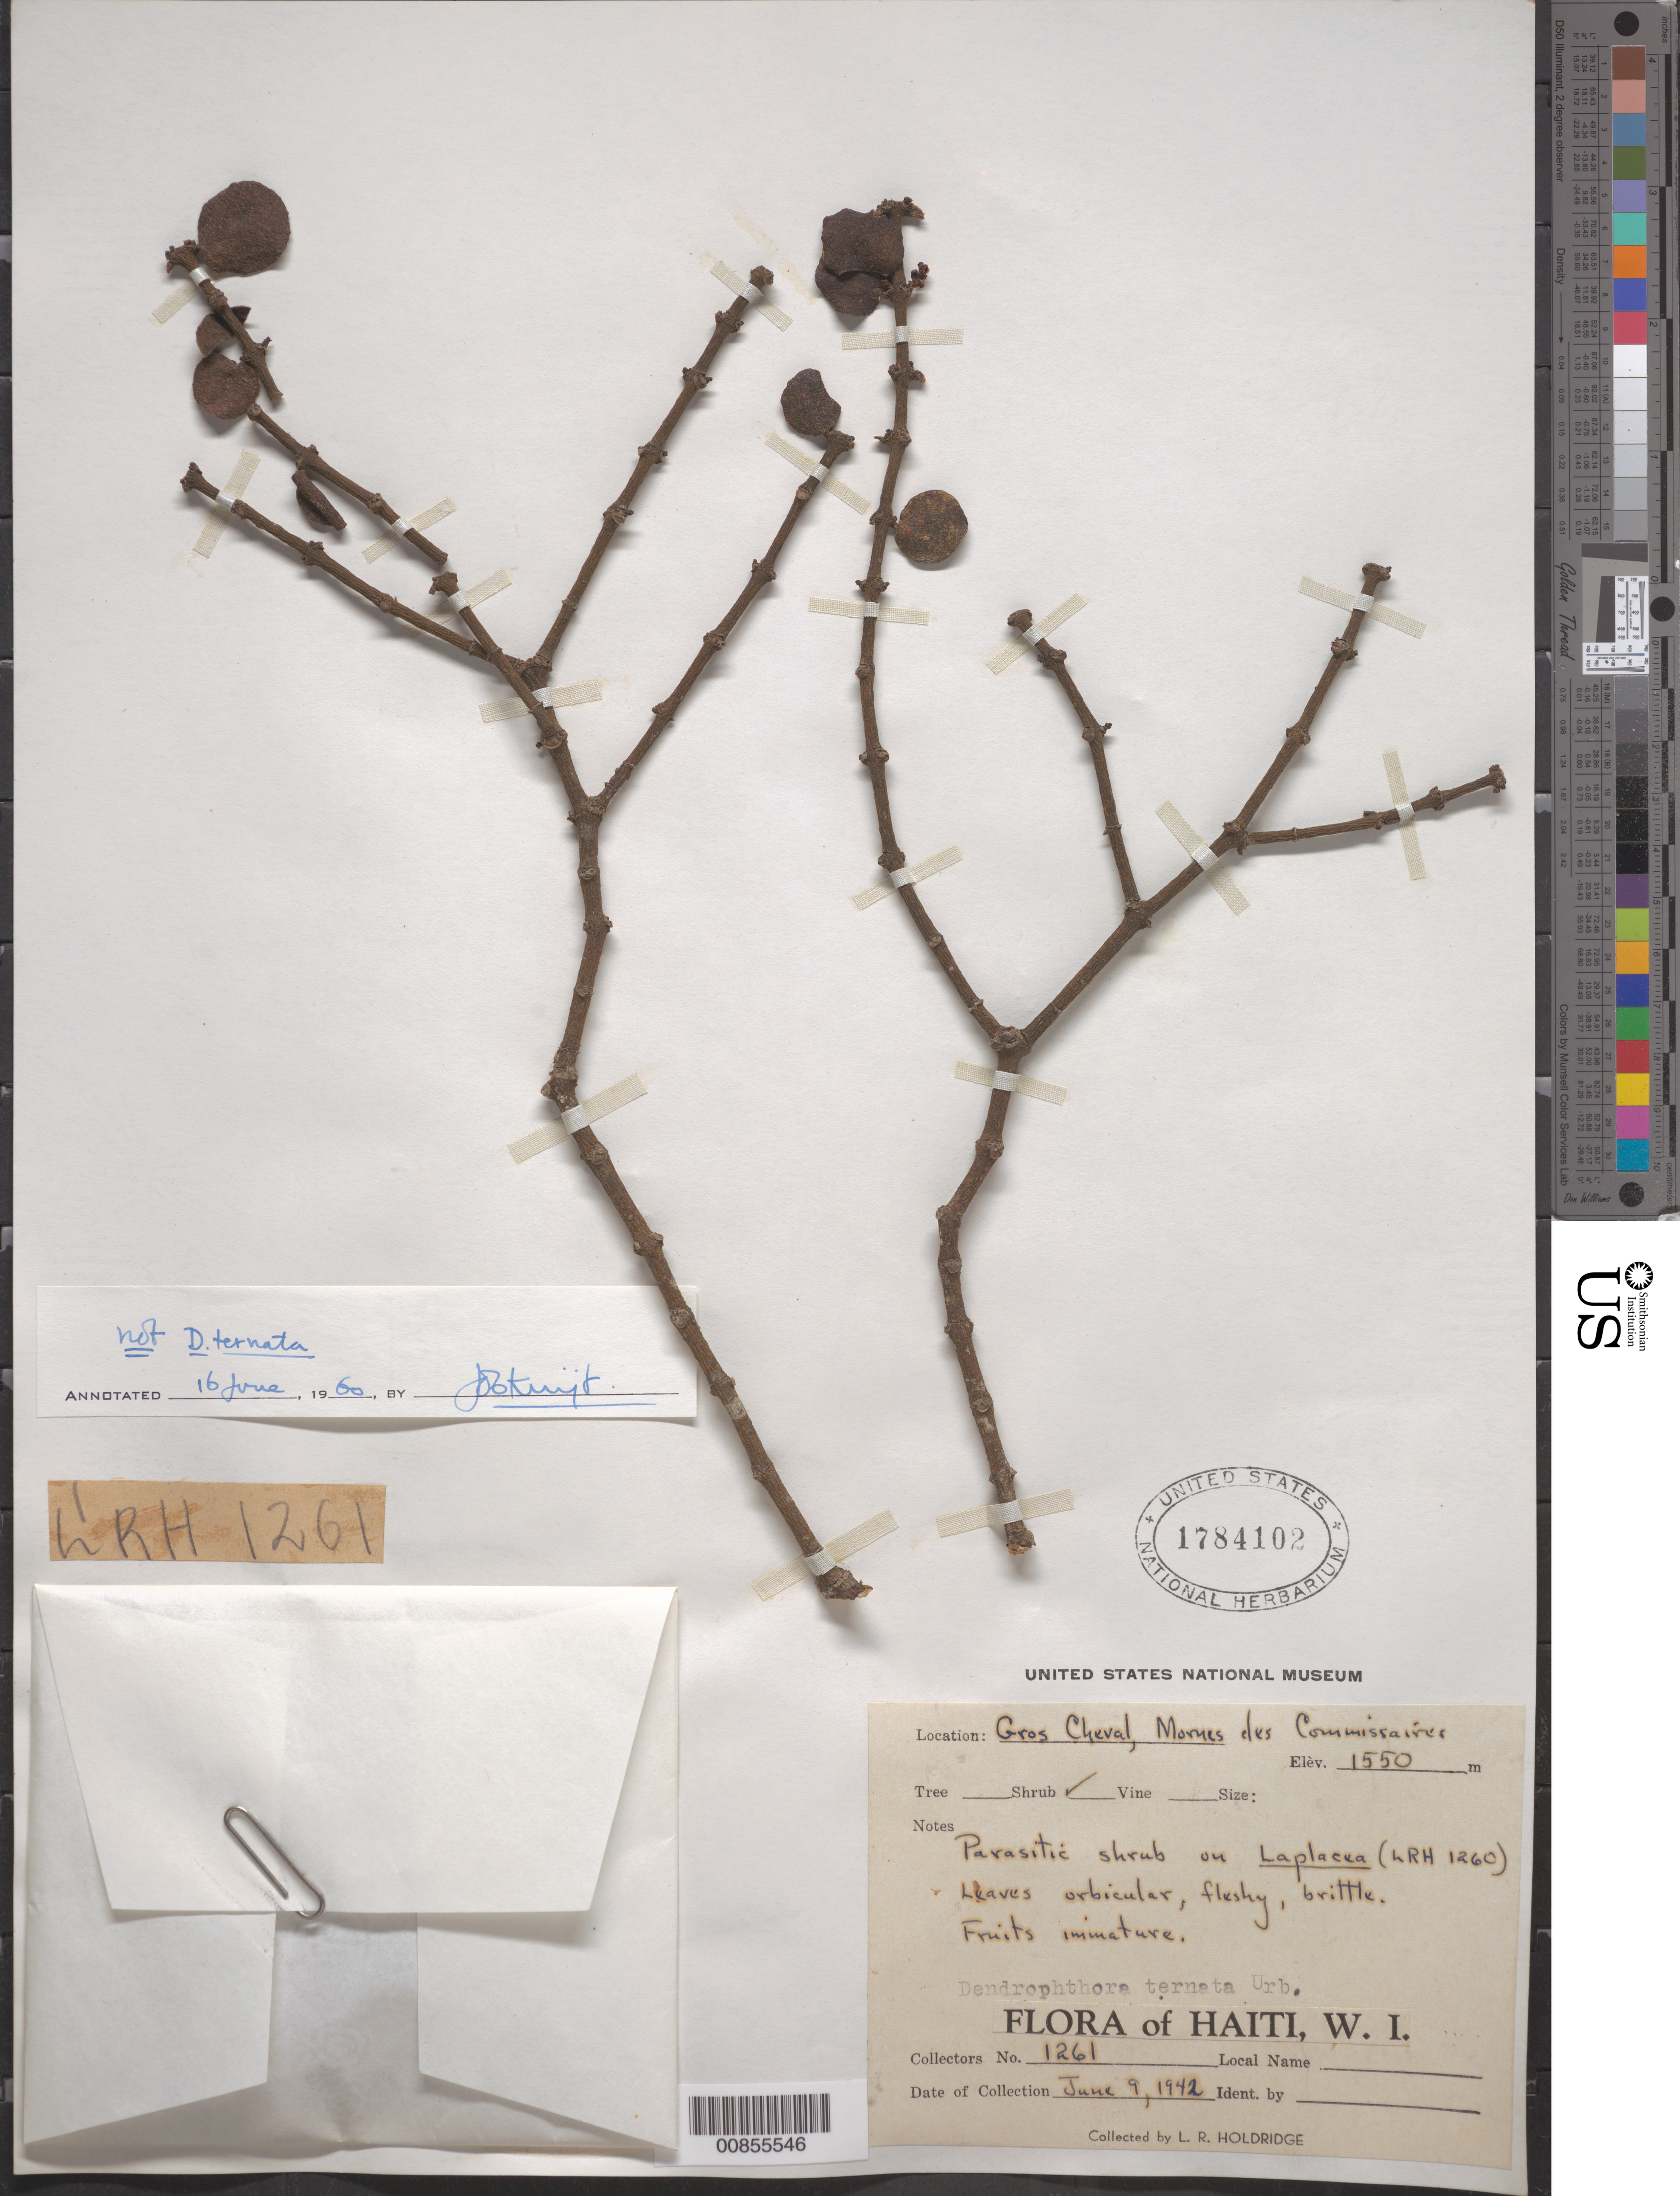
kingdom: Plantae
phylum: Tracheophyta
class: Magnoliopsida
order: Santalales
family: Viscaceae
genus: Dendrophthora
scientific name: Dendrophthora buxifolia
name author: (Lam.) Eichler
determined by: Caraballo-Ortiz, Marcos A., (MISS), University of Mississippi (UNITED STATES)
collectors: L. Holdridge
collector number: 1261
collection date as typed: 09 Jun 1942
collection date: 1942-06-09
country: Haiti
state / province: Ouest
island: Hispaniola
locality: Gros Cheval, Mornes des Commissaires.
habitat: On Laplacea (LRH 1260).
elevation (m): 1550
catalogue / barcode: US 1784102